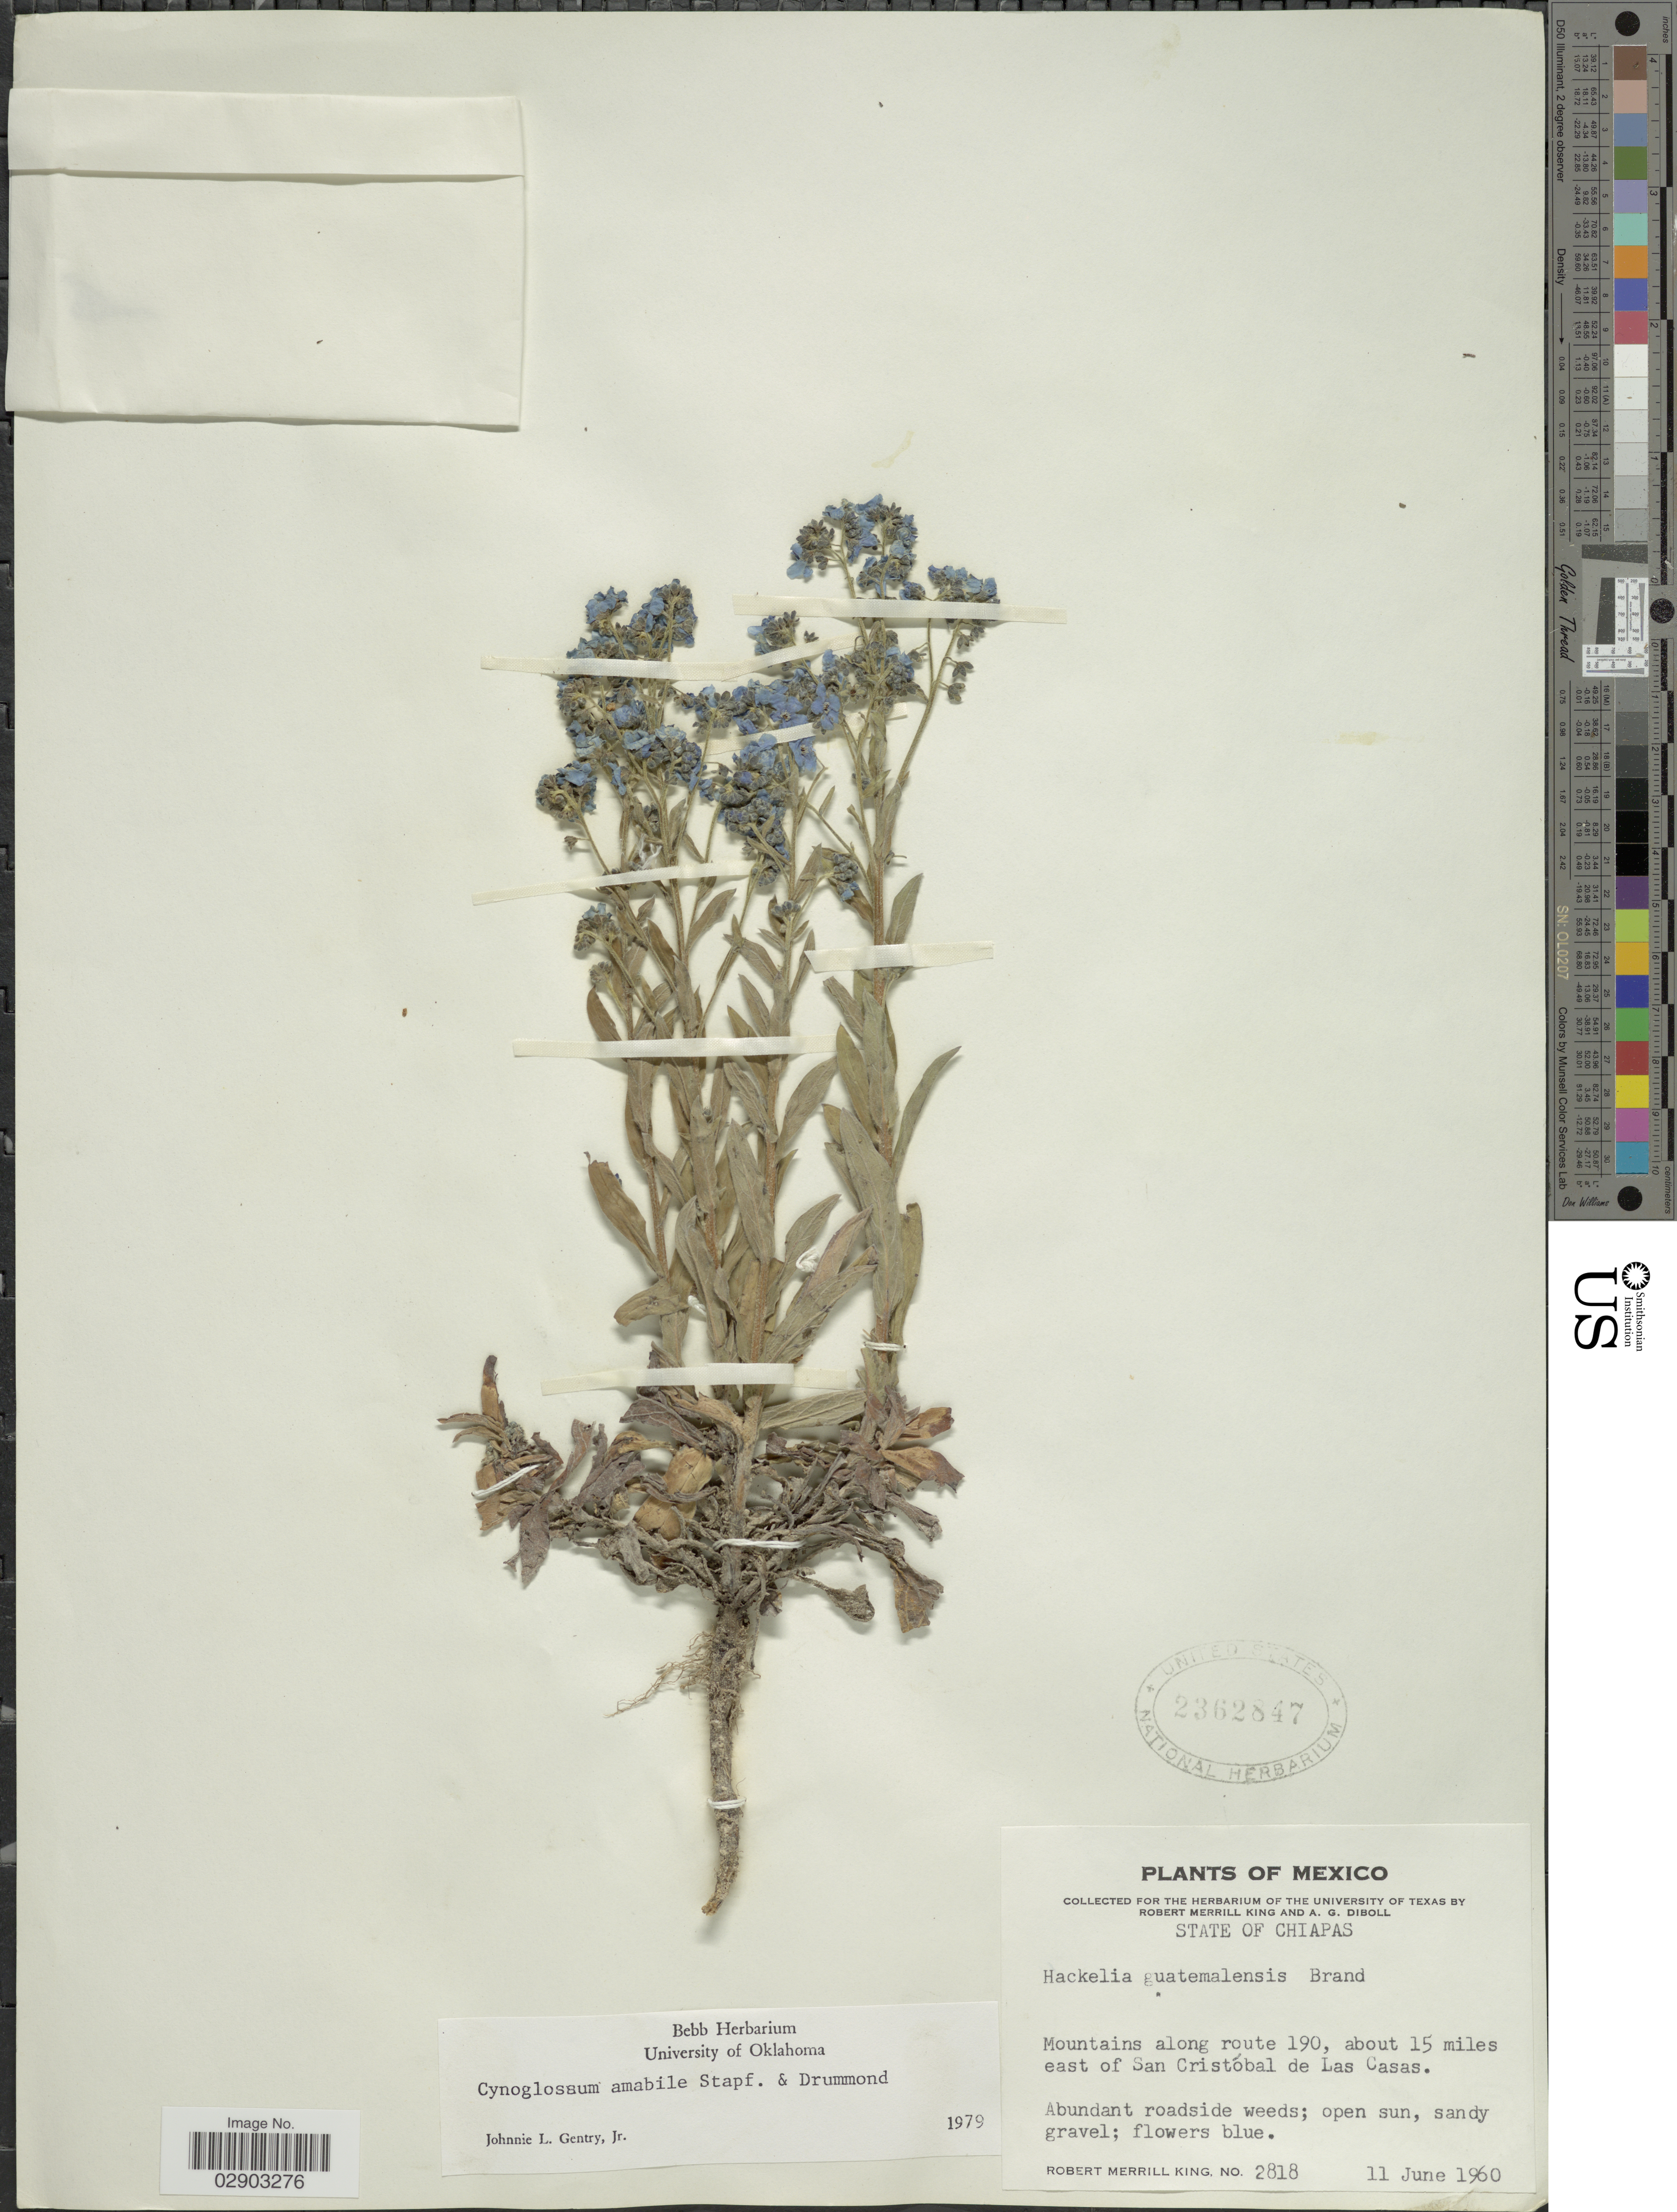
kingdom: Plantae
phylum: Tracheophyta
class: Magnoliopsida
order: Boraginales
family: Boraginaceae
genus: Cynoglossum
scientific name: Cynoglossum amabile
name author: Stapf & J.R. Drumm.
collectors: R. M. King & A. Diboll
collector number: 2818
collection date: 1960-06-11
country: Mexico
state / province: Chiapas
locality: Mountains along route 190, about 15 miles east of San Cristóbal de Las Casas.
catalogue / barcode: US 2362847